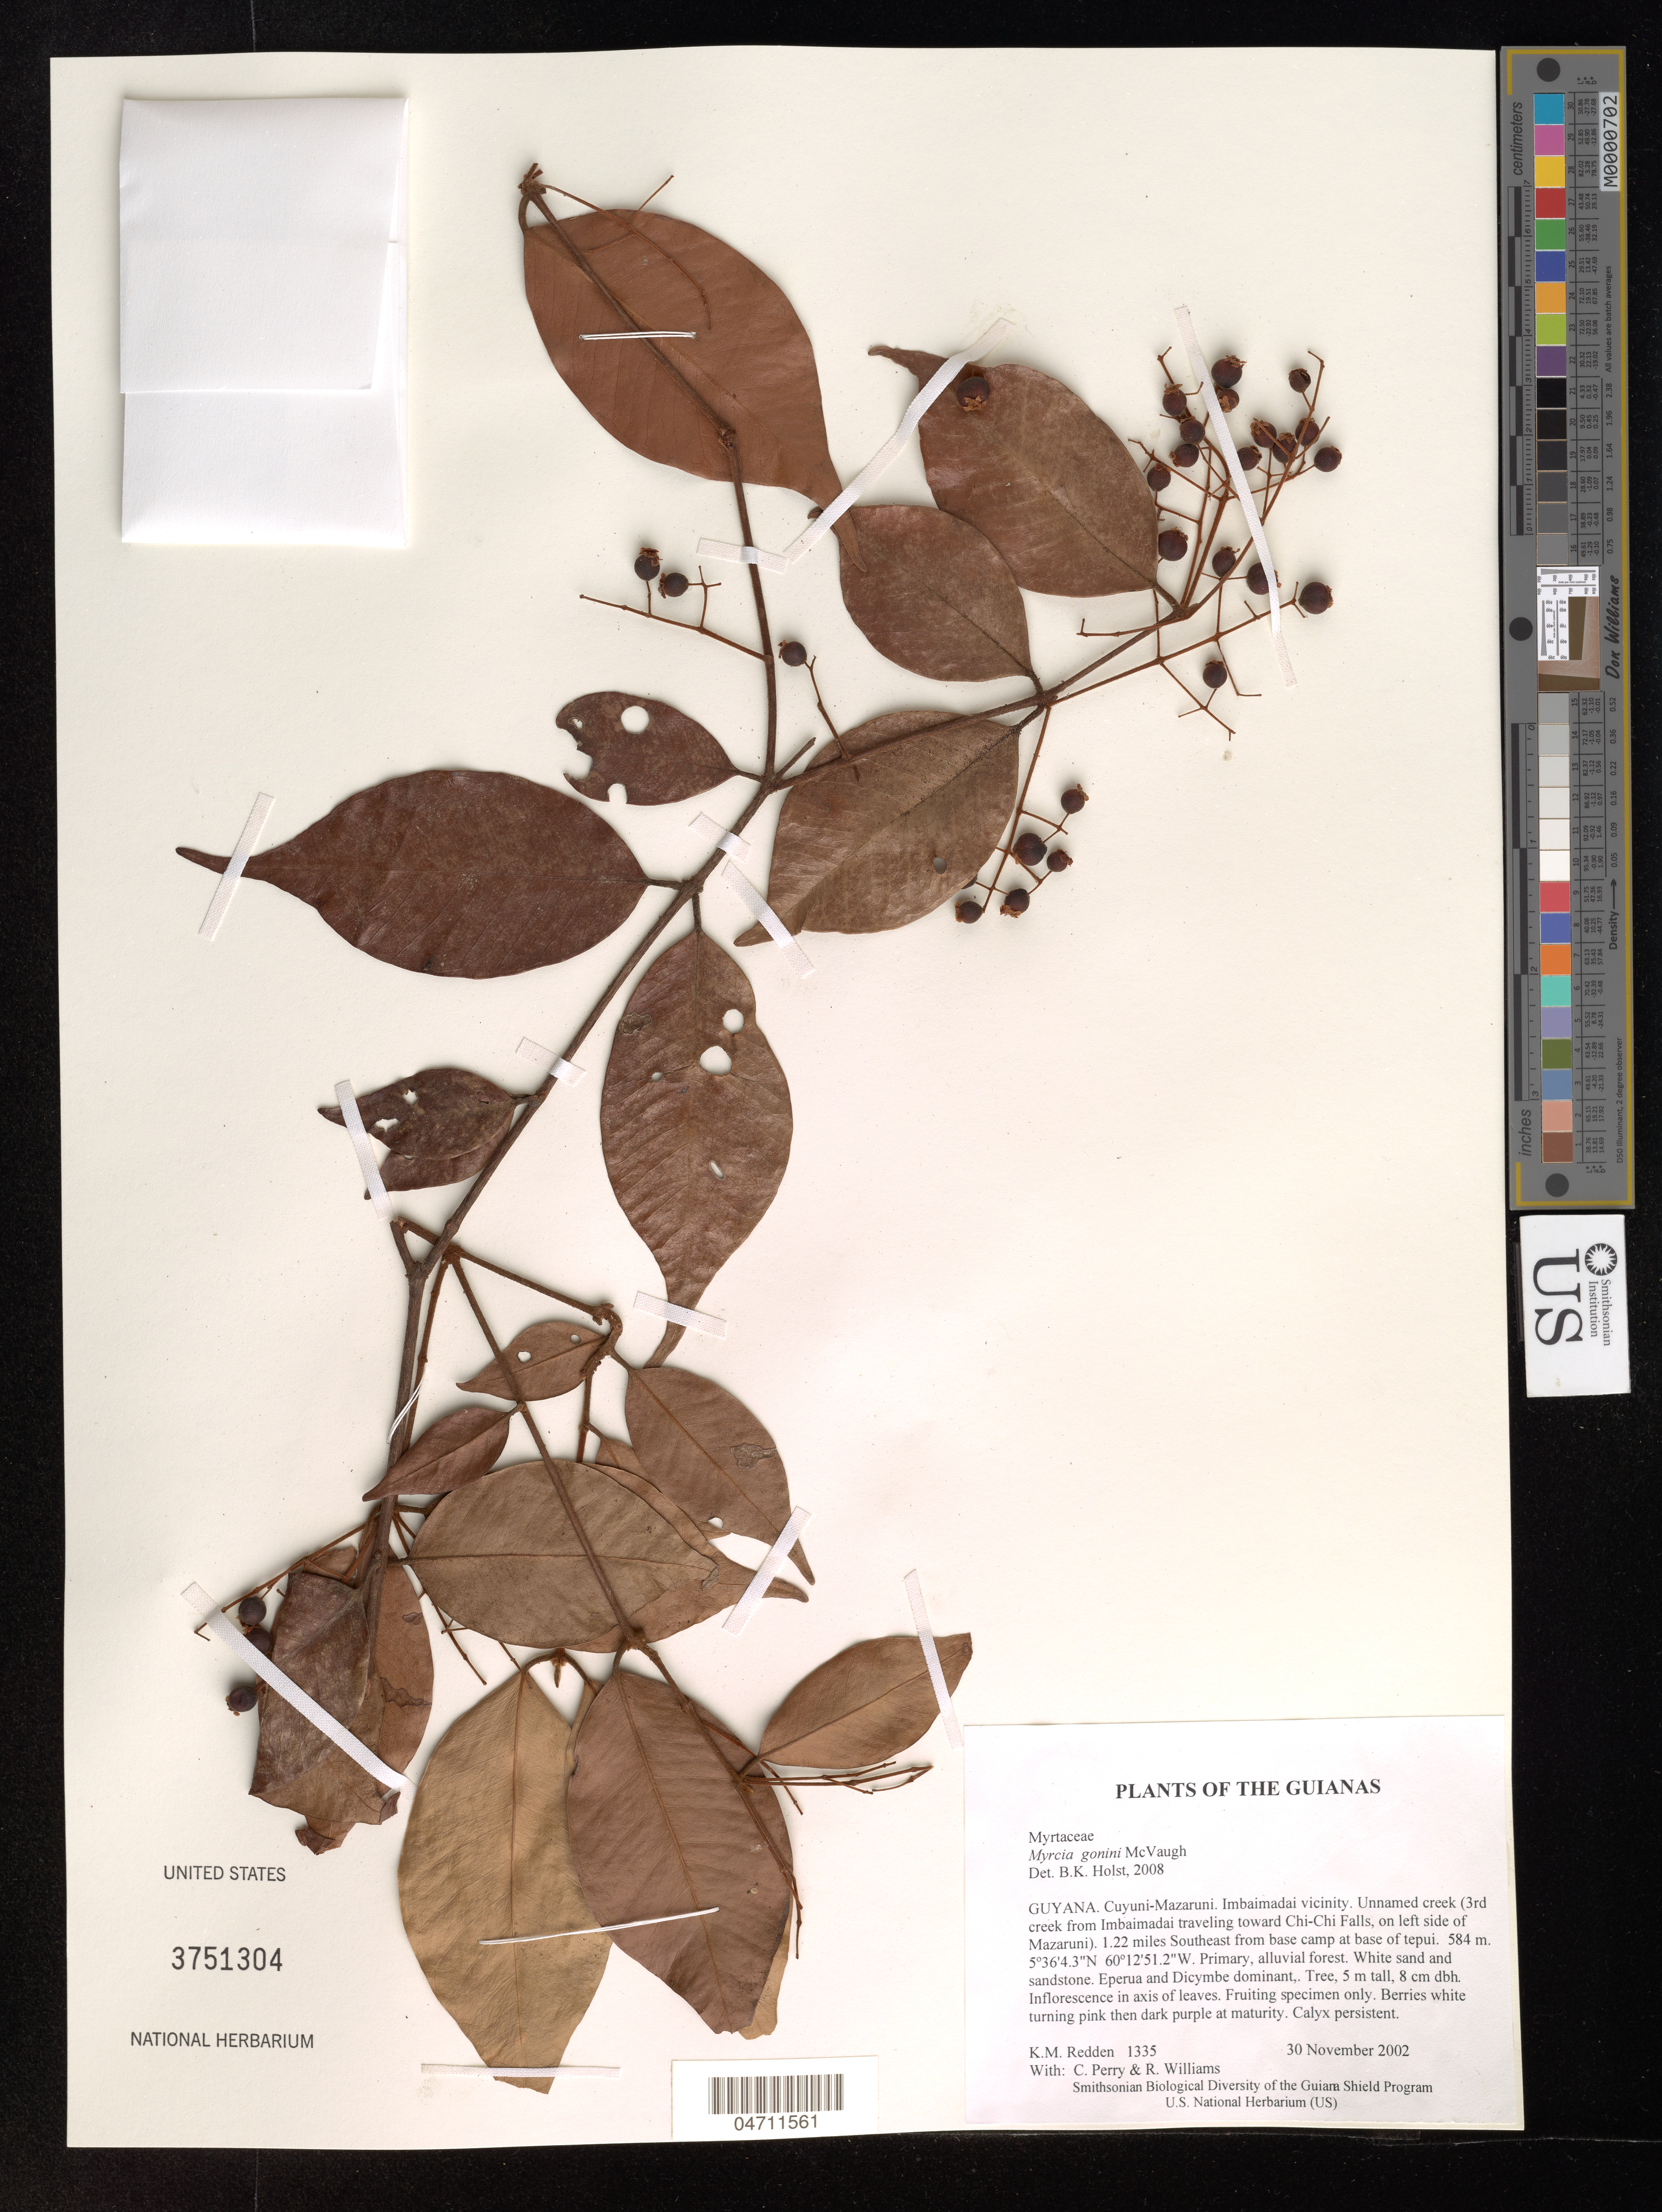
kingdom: Plantae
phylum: Tracheophyta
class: Magnoliopsida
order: Myrtales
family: Myrtaceae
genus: Myrcia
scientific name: Myrcia gonini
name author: McVaugh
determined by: Holst, Bruce K.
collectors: K. M. Redden, C. Perry & R. Williams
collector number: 1335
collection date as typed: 30 November 2002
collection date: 2002-11-30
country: Guyana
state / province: Cuyuni-Mazaruni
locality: Imbaimadai vicinity. Unnamed creek (3rd creek from Imbaimadai traveling toward Chi-Chi Falls, on left side of Mazaruni). 1.22 miles Southeast from base camp at base of tepui.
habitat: Primary, alluvial forest. White sand and sandstone. Eperua and Dicymbe dominant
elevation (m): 584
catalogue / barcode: US 3751304